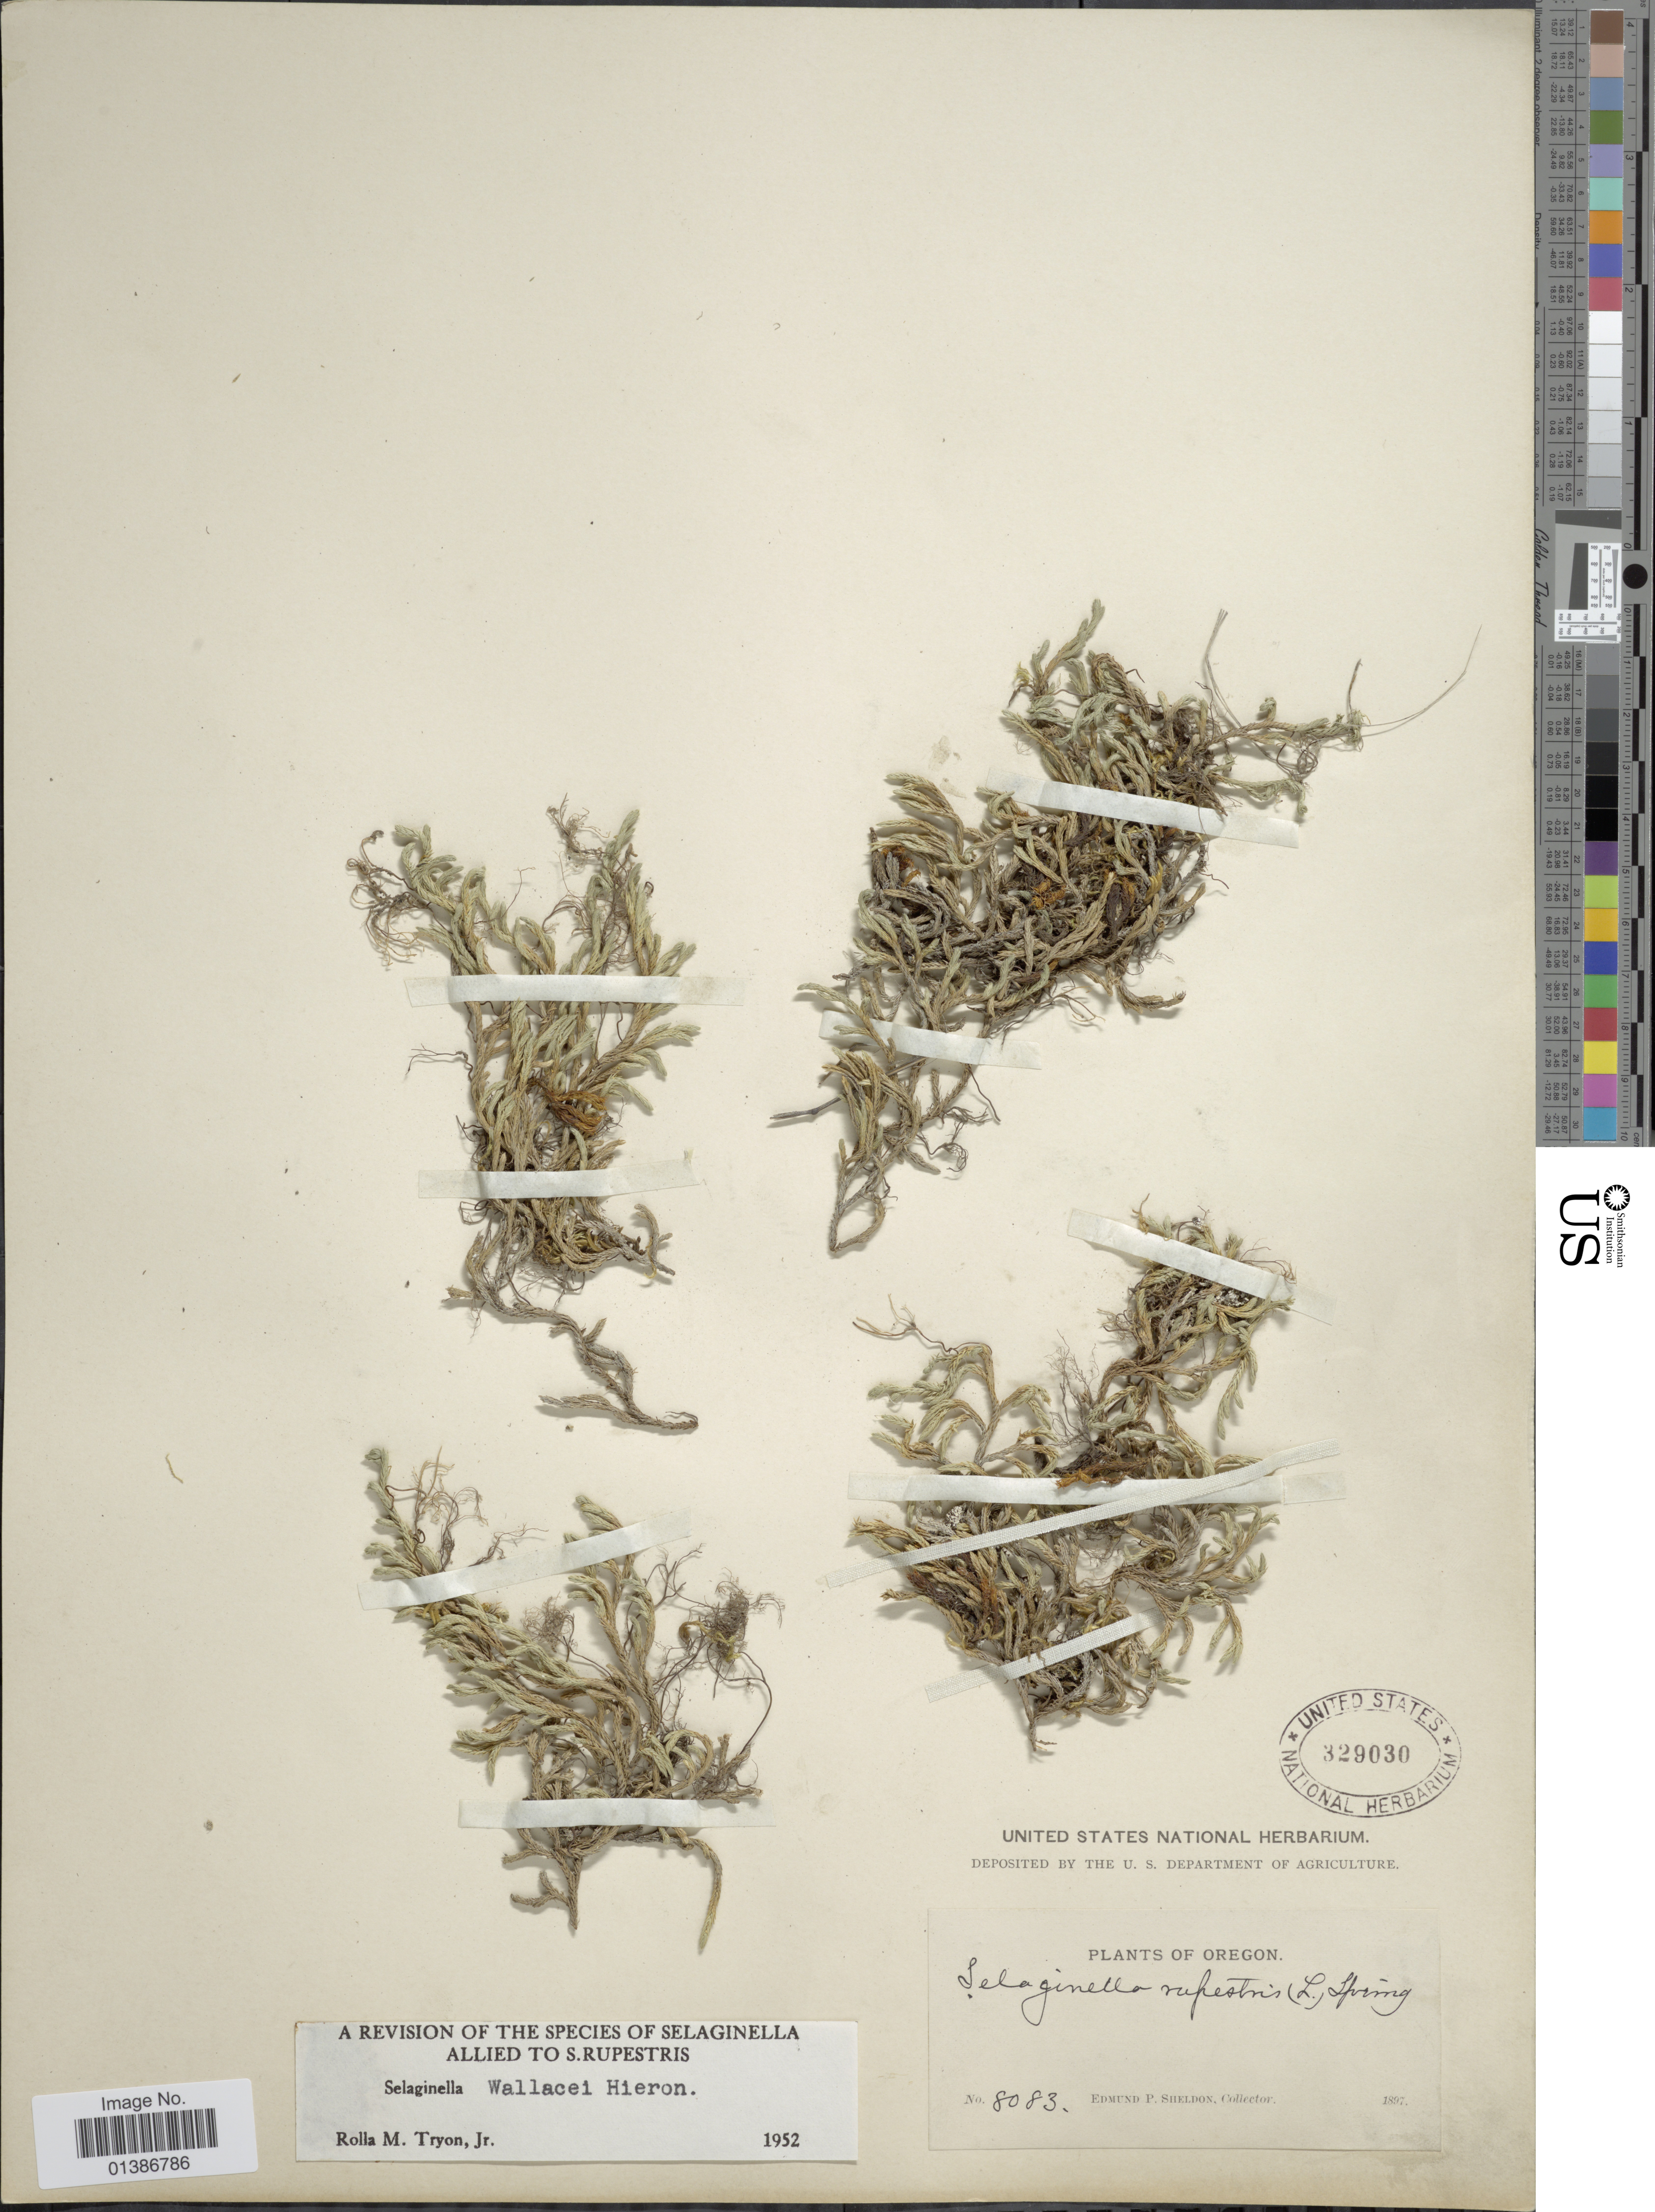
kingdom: Plantae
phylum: Tracheophyta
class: Lycopodiopsida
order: Selaginellales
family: Selaginellaceae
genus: Selaginella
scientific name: Selaginella wallacei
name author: Hieron.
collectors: E. P. Sheldon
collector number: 8083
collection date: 1897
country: United States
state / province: Oregon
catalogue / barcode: US 329030